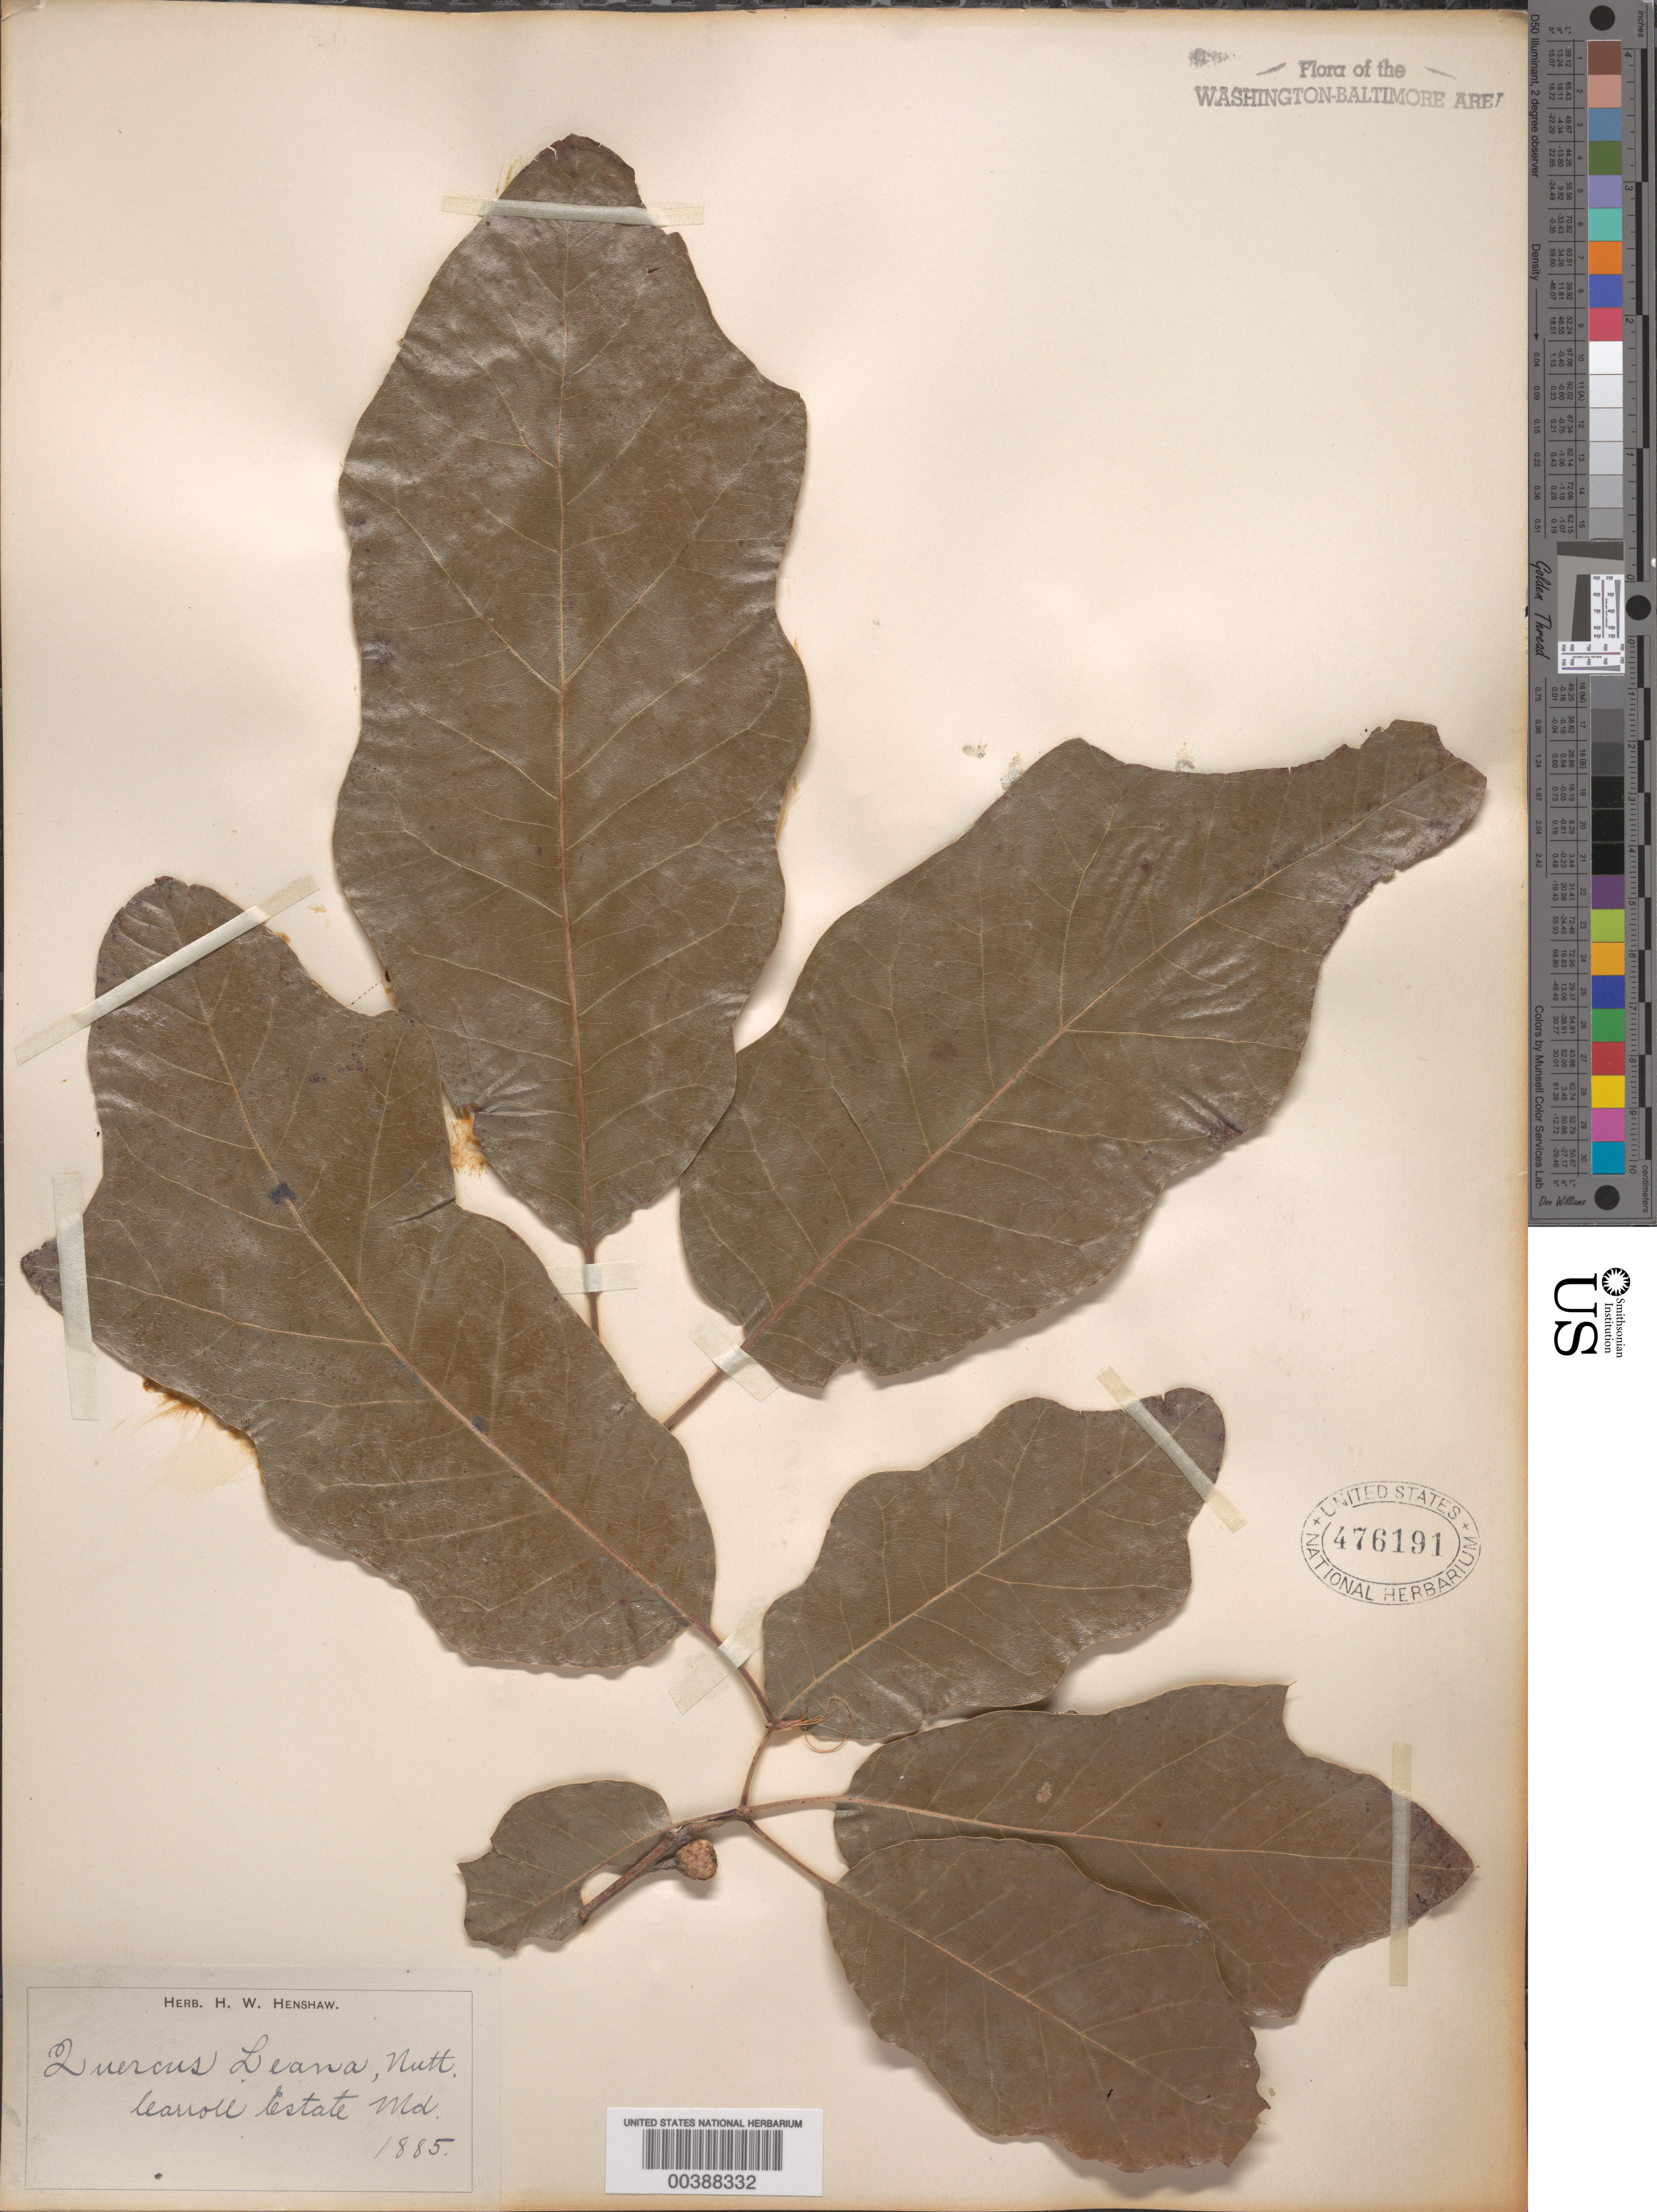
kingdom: Plantae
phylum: Tracheophyta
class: Magnoliopsida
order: Fagales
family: Fagaceae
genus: Quercus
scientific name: Quercus x leana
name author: Nutt.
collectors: H. Henshaw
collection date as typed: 1885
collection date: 1885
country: United States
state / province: District of Columbia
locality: Caroll Estate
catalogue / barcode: US 476191